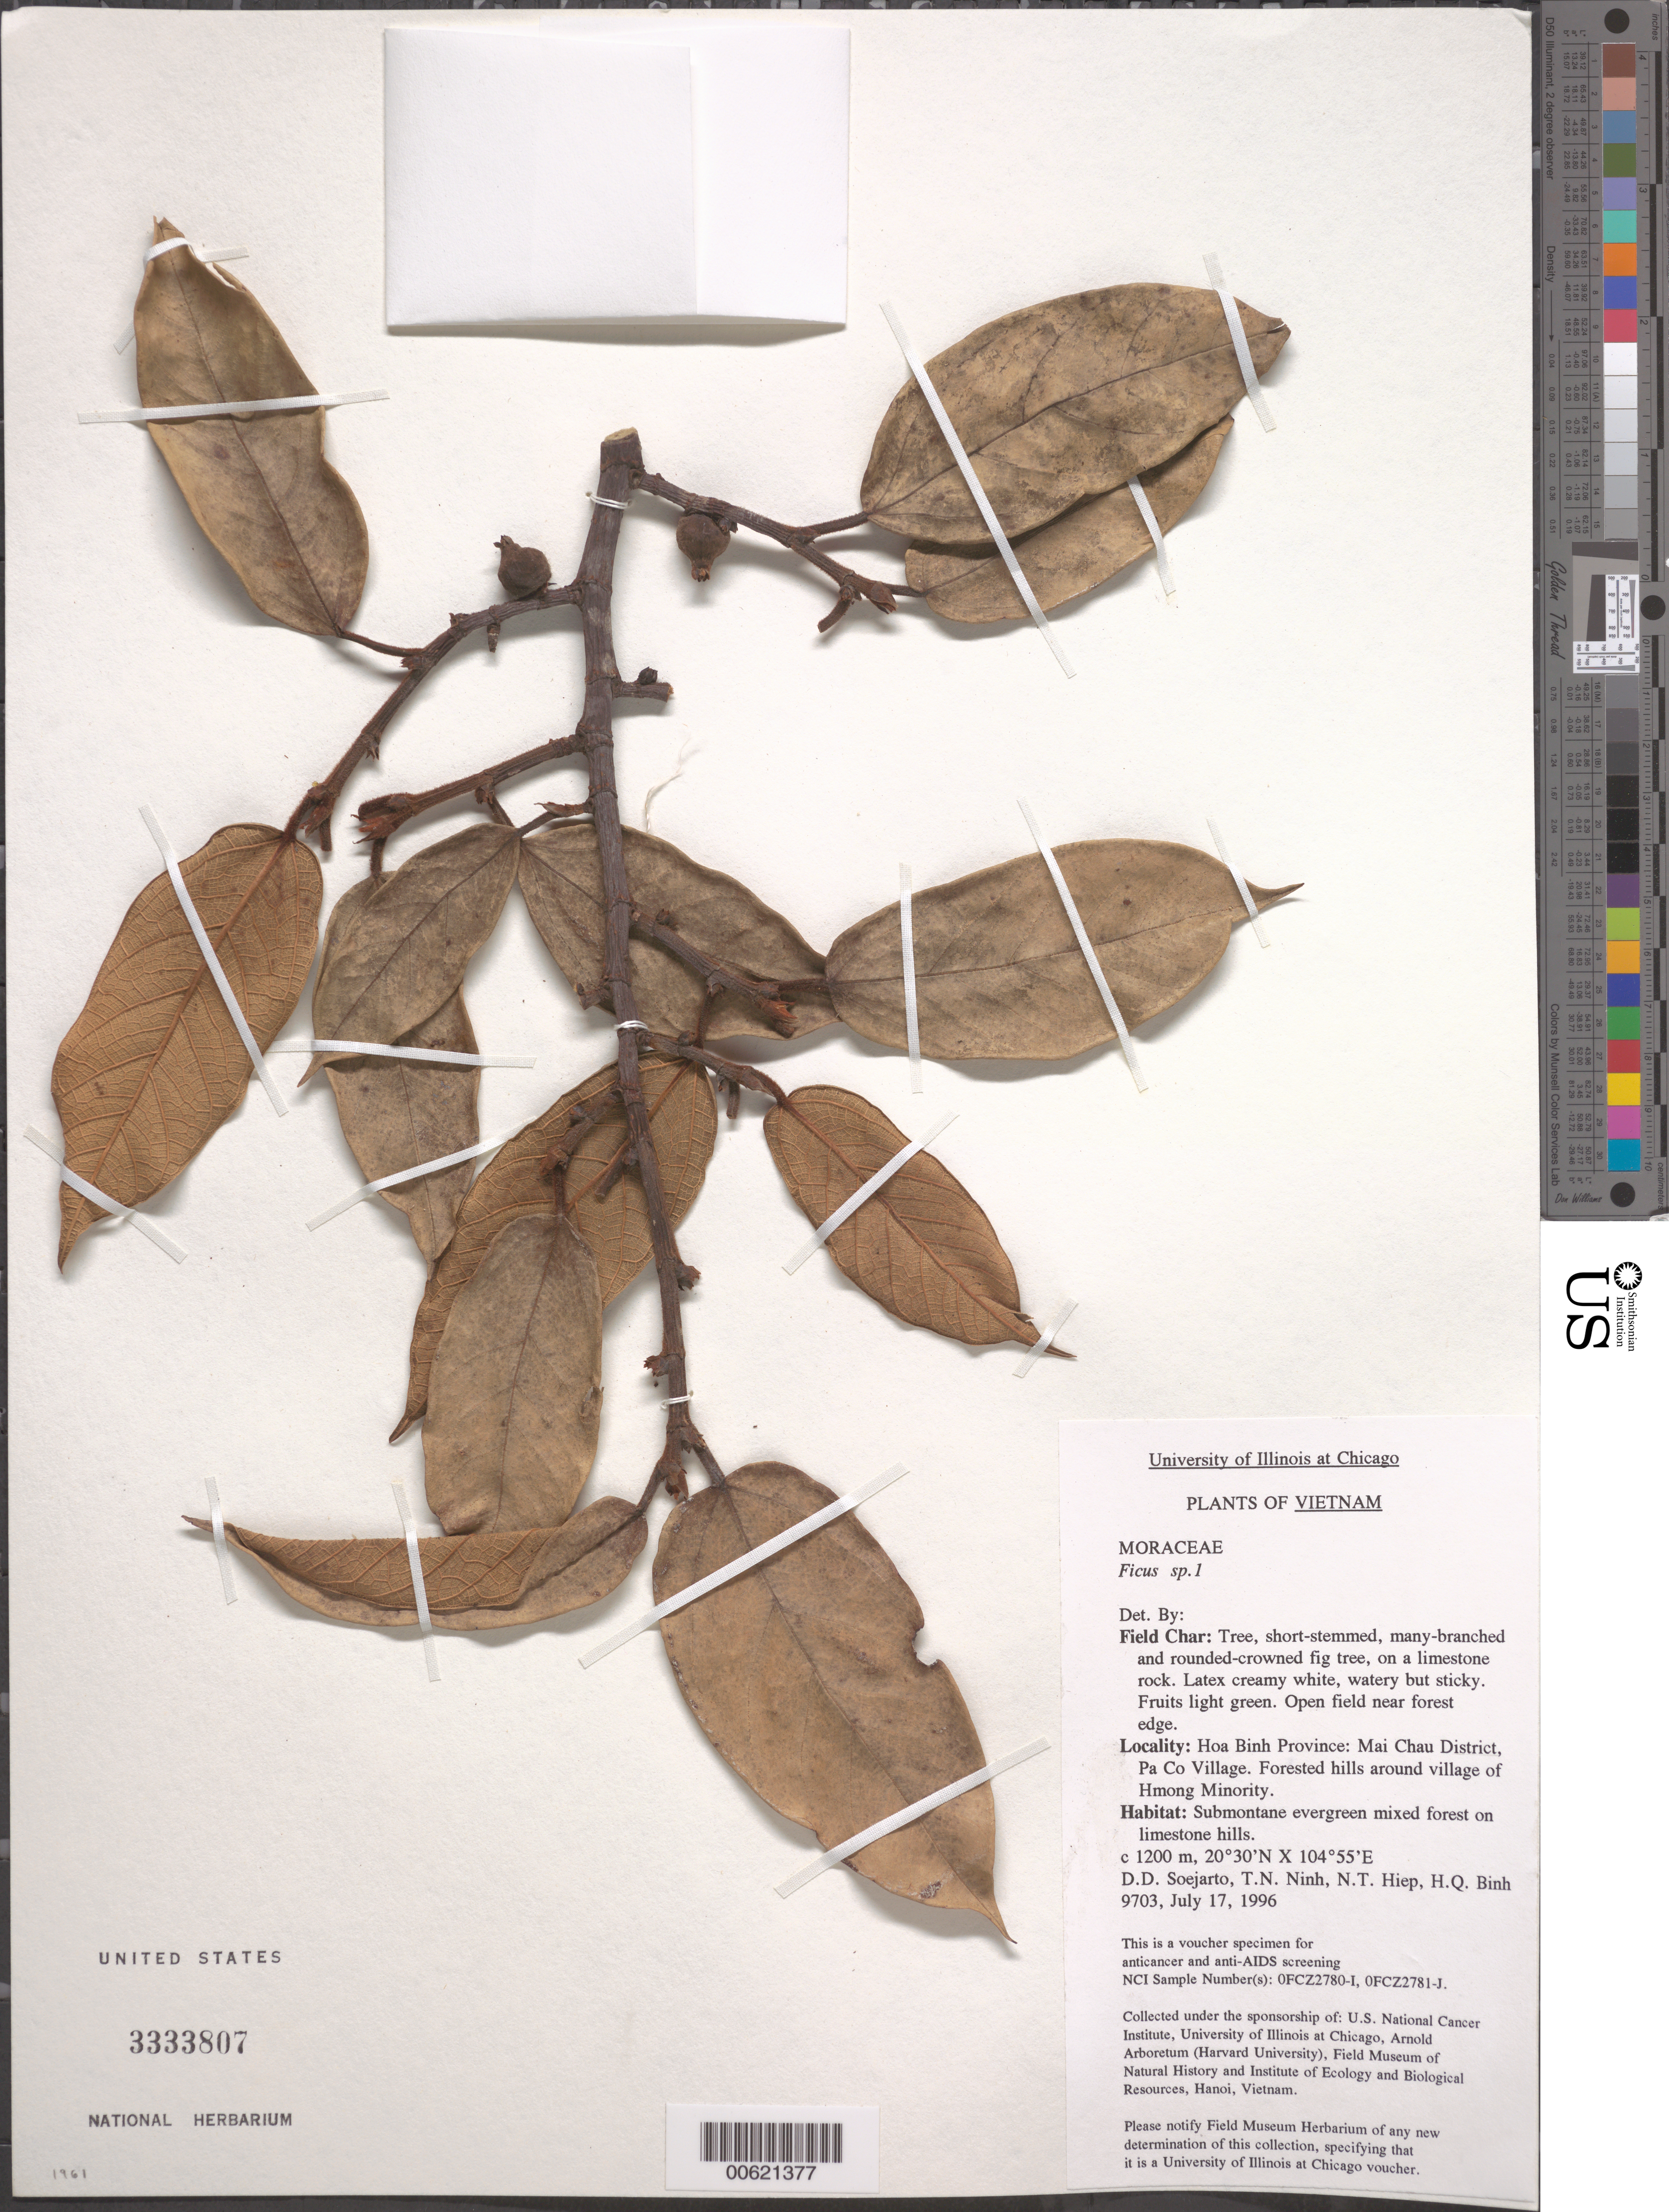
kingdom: Plantae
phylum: Tracheophyta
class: Magnoliopsida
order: Rosales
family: Moraceae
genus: Ficus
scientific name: Ficus sp.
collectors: D. D. Soejarto, T. N. Ninh, N. T. Hiep & H. Q. Binh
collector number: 9703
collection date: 1996-07-17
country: Vietnam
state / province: Hoa Binh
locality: Mai Chau District, Pa Co Village. Forested hills around village of Hmong Minority.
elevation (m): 1200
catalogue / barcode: US 3333807